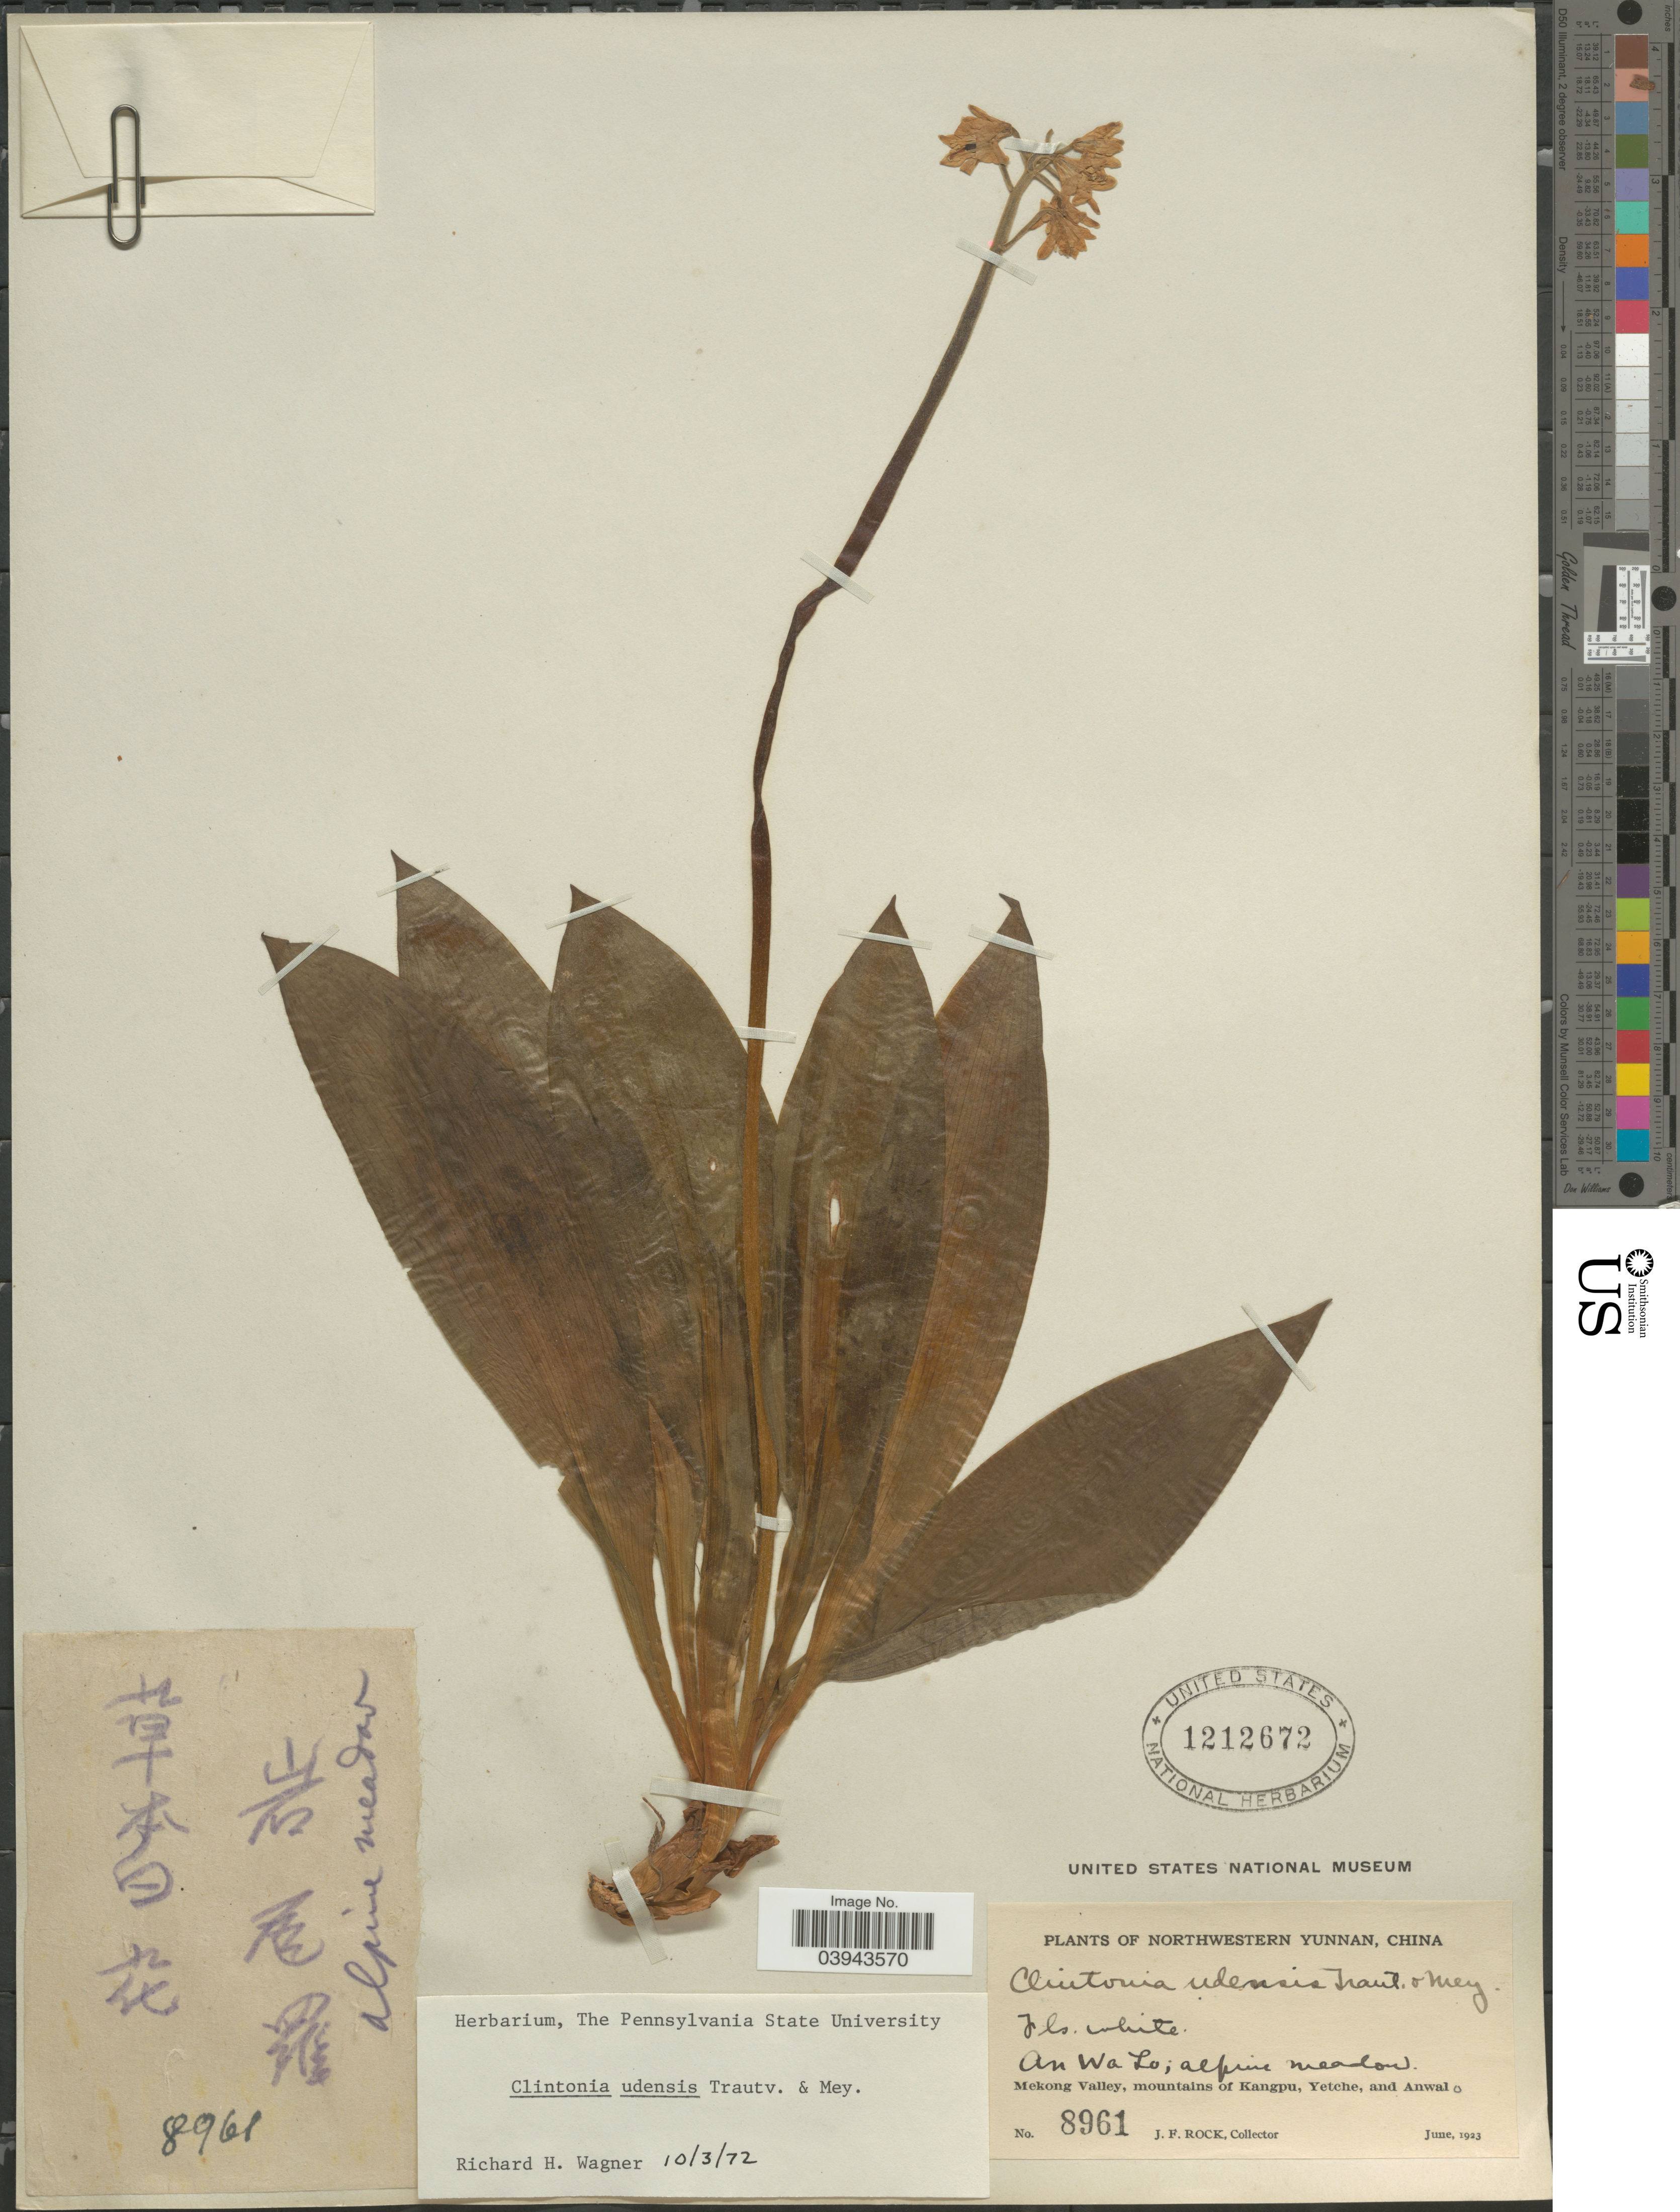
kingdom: Plantae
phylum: Tracheophyta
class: Liliopsida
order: Liliales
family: Liliaceae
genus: Clintonia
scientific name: Clintonia udensis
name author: Trautv. & C.A. Mey.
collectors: J. Rock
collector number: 8961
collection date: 1923-06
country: China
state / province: Yunnan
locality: Northwestern Yunnan. An Wa Lo; alpine meadow. Mekong Valley, mountains of Kangpu, Yetche, and Andwalo [interpreted].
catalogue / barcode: US 1212672